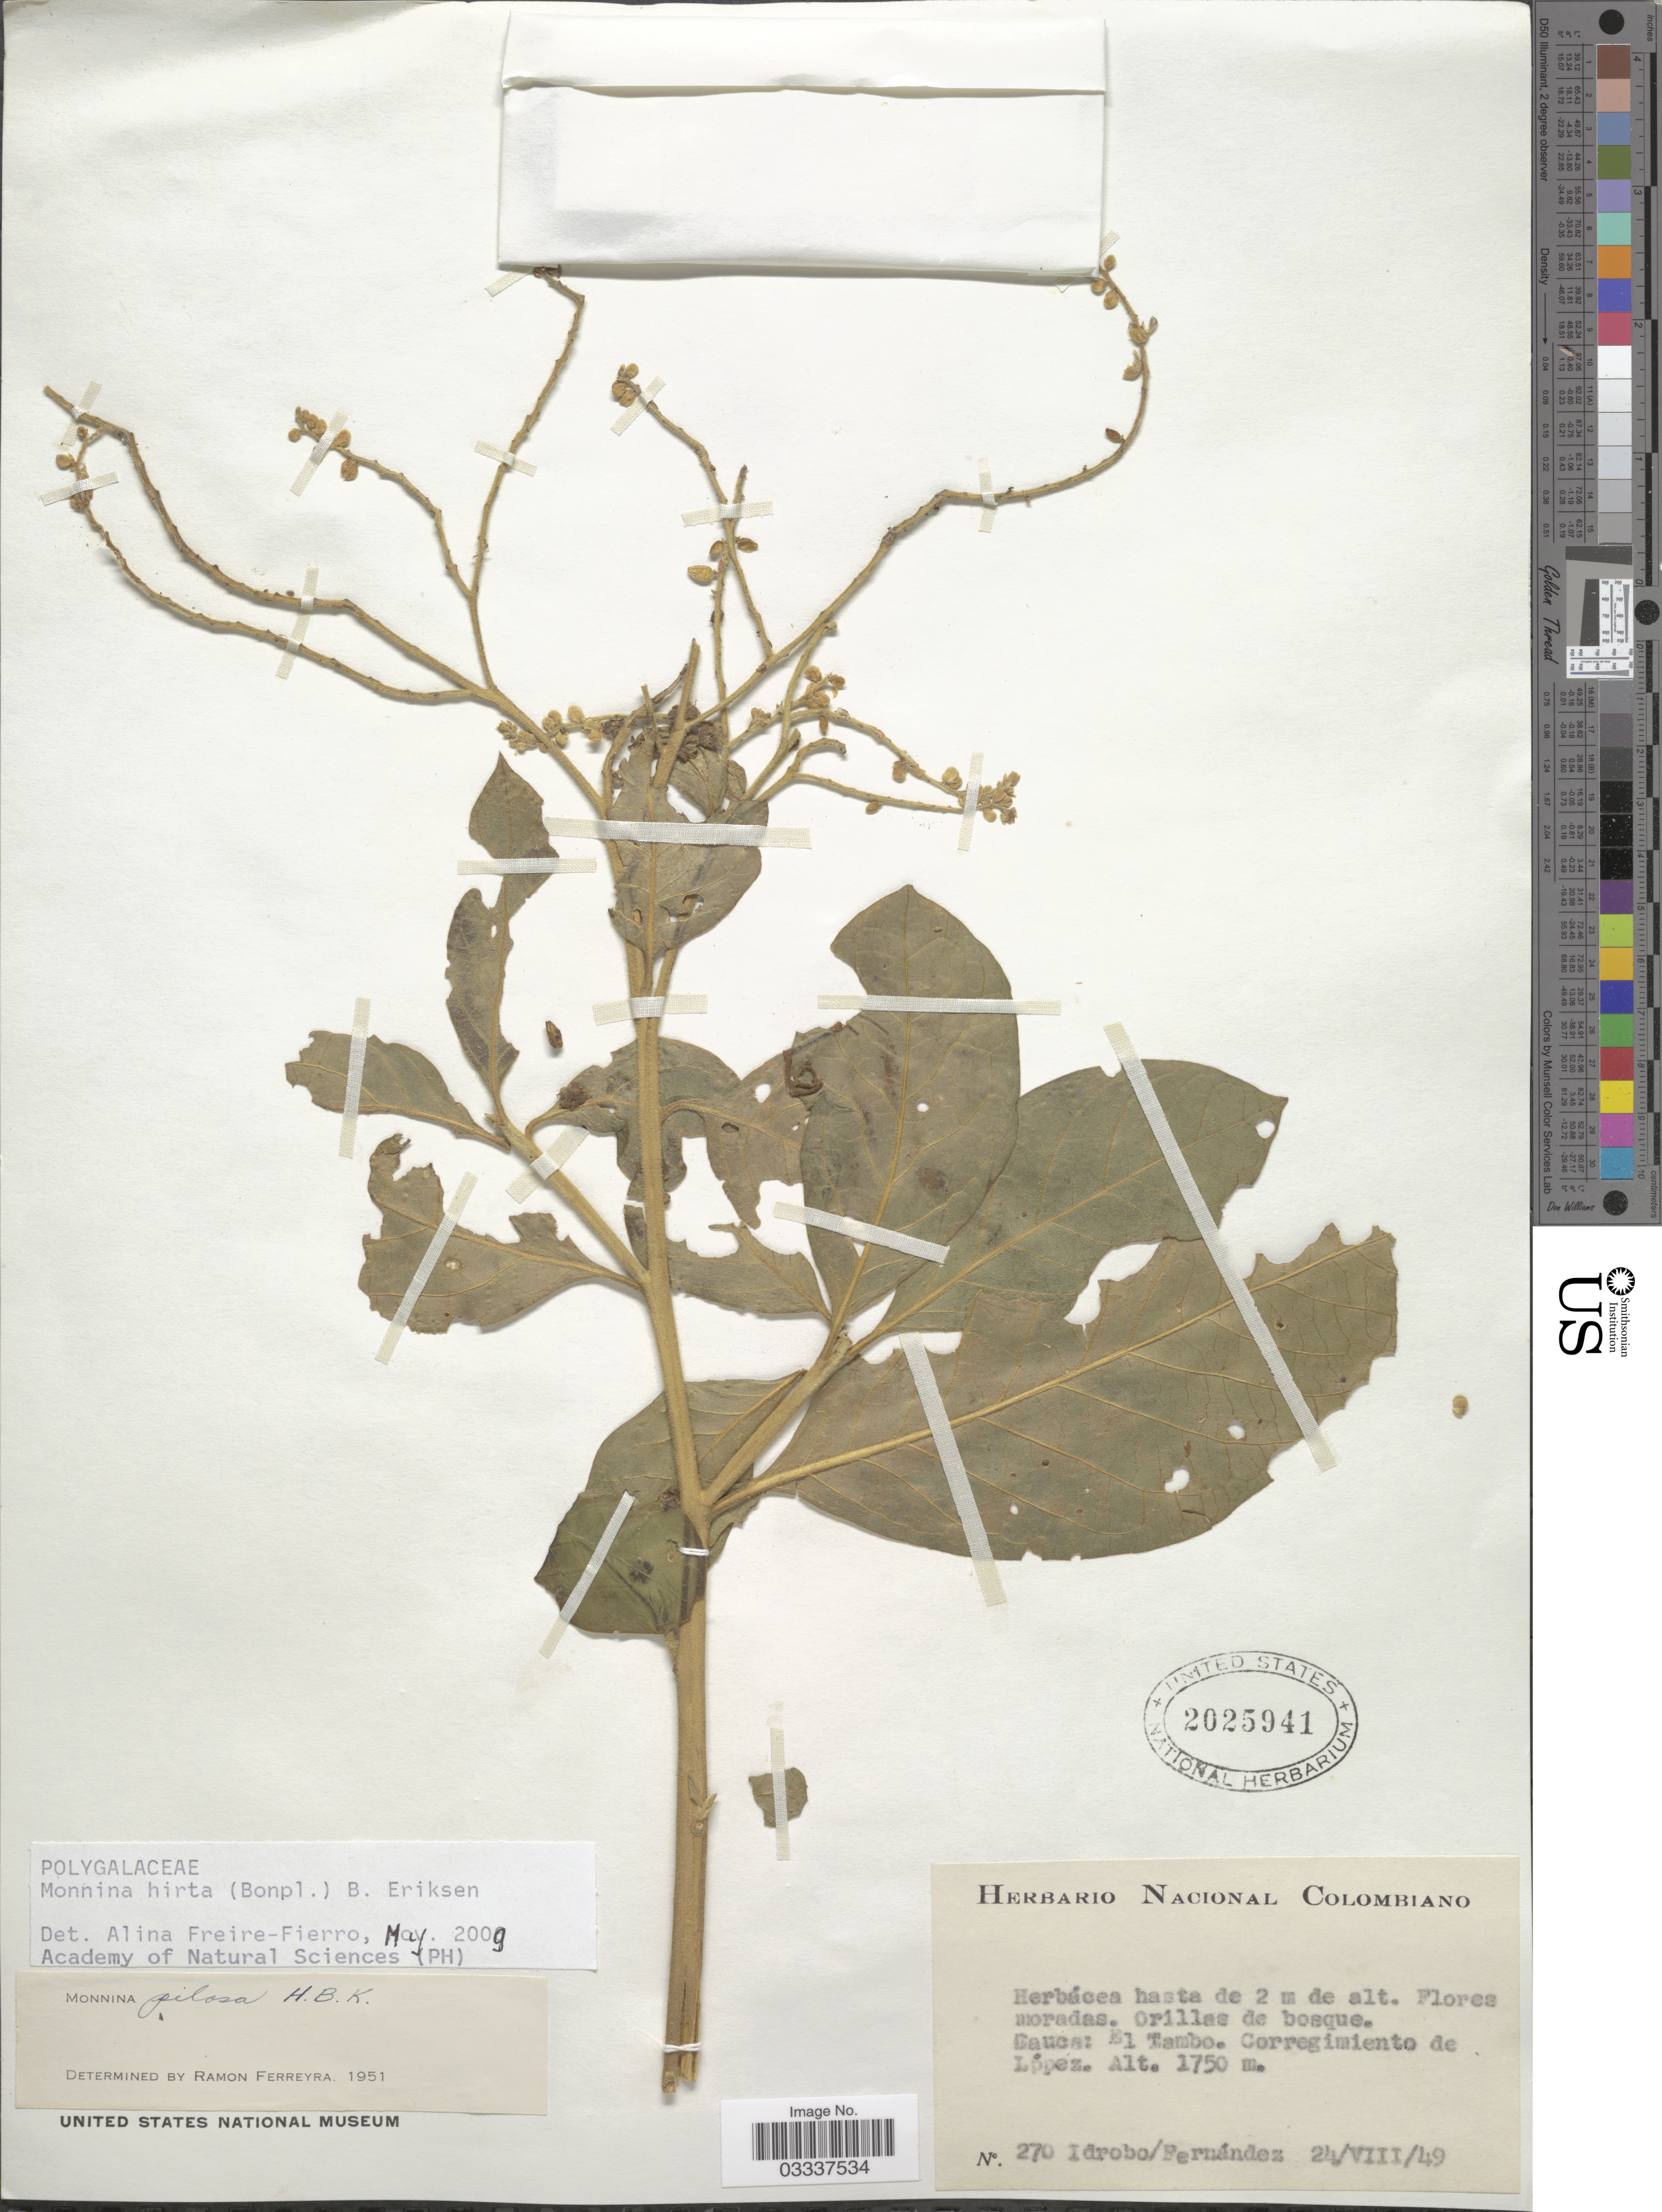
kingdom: Plantae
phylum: Tracheophyta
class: Magnoliopsida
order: Fabales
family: Polygalaceae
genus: Monnina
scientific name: Monnina hirta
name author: (Bonpl.) B. Eriksen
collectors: -- Idrobo & -- Fernandez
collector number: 270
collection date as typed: Transcribed d/m/y: 24/8/49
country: Colombia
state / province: Cauca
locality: El Tambo. Corregimiento de López.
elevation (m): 1750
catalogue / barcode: US 2025941